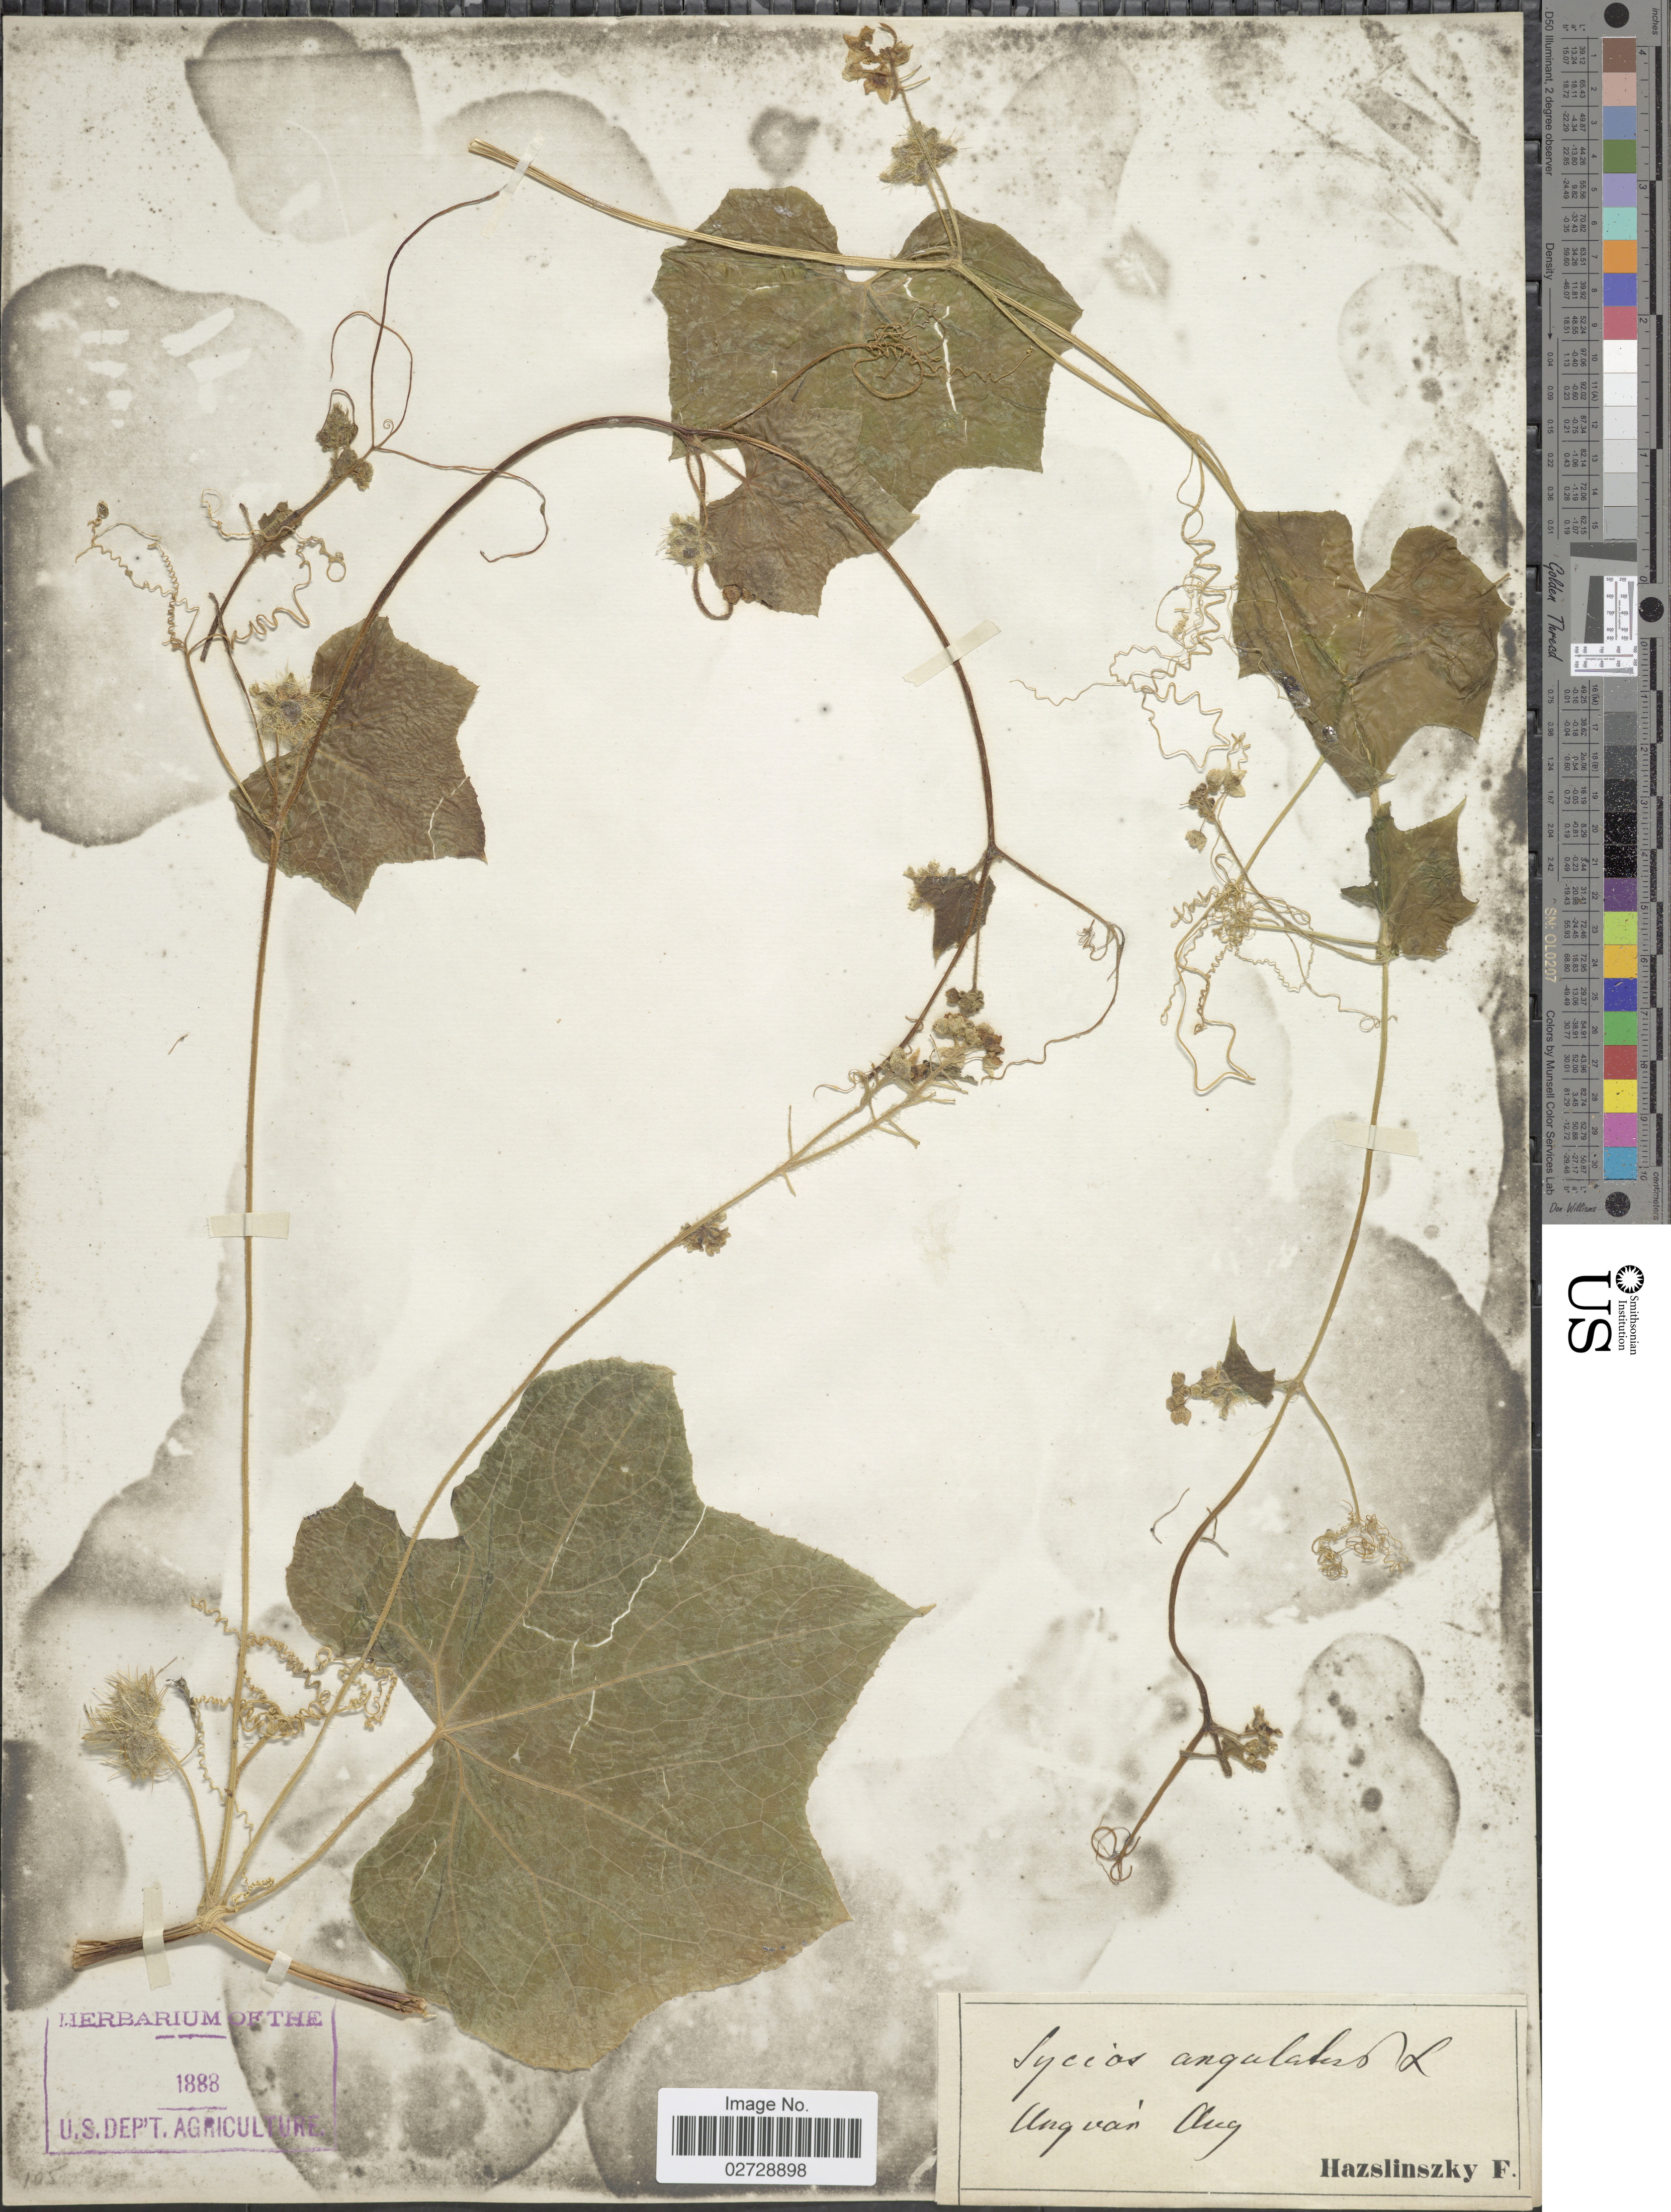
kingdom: Plantae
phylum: Tracheophyta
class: Magnoliopsida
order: Cucurbitales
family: Cucurbitaceae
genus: Sicyos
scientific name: Sicyos angulatus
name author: L.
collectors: F. Hazslinsky